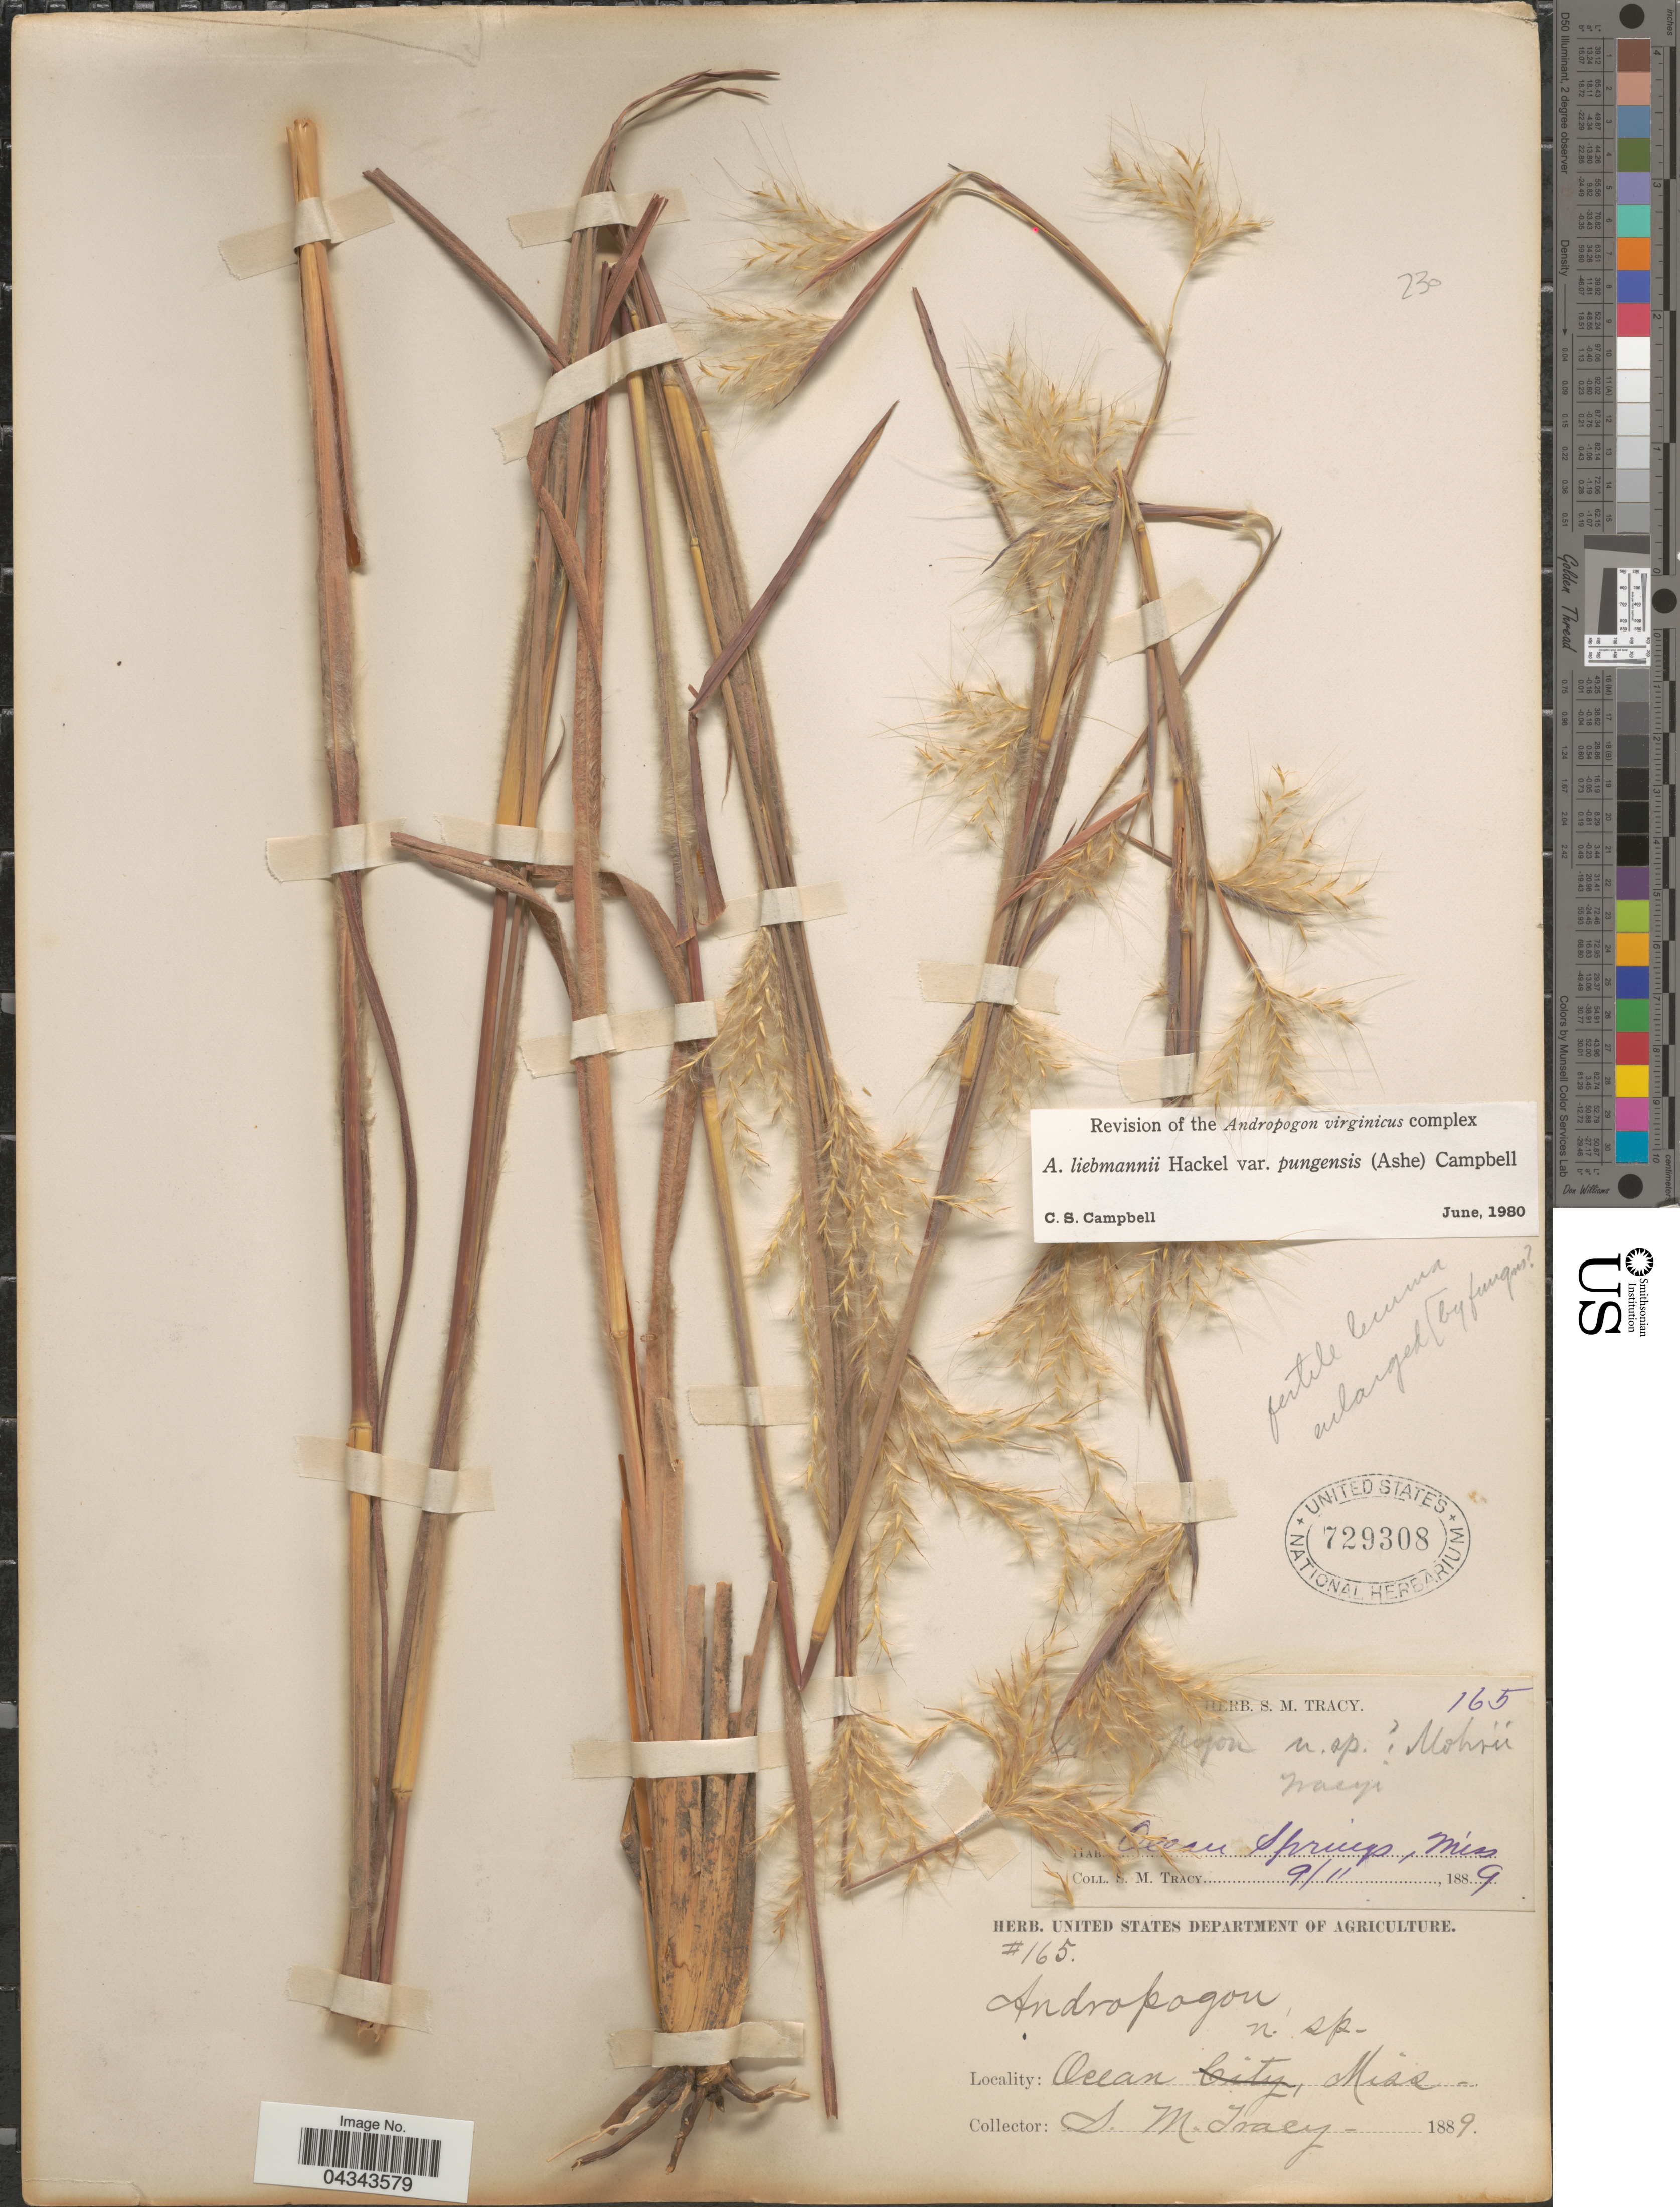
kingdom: Plantae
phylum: Tracheophyta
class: Liliopsida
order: Poales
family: Poaceae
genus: Andropogon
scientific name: Andropogon liebmannii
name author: Hack.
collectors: S. M. Tracy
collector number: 165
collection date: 1889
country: United States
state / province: Mississippi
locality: Ocean.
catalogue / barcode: US 729308